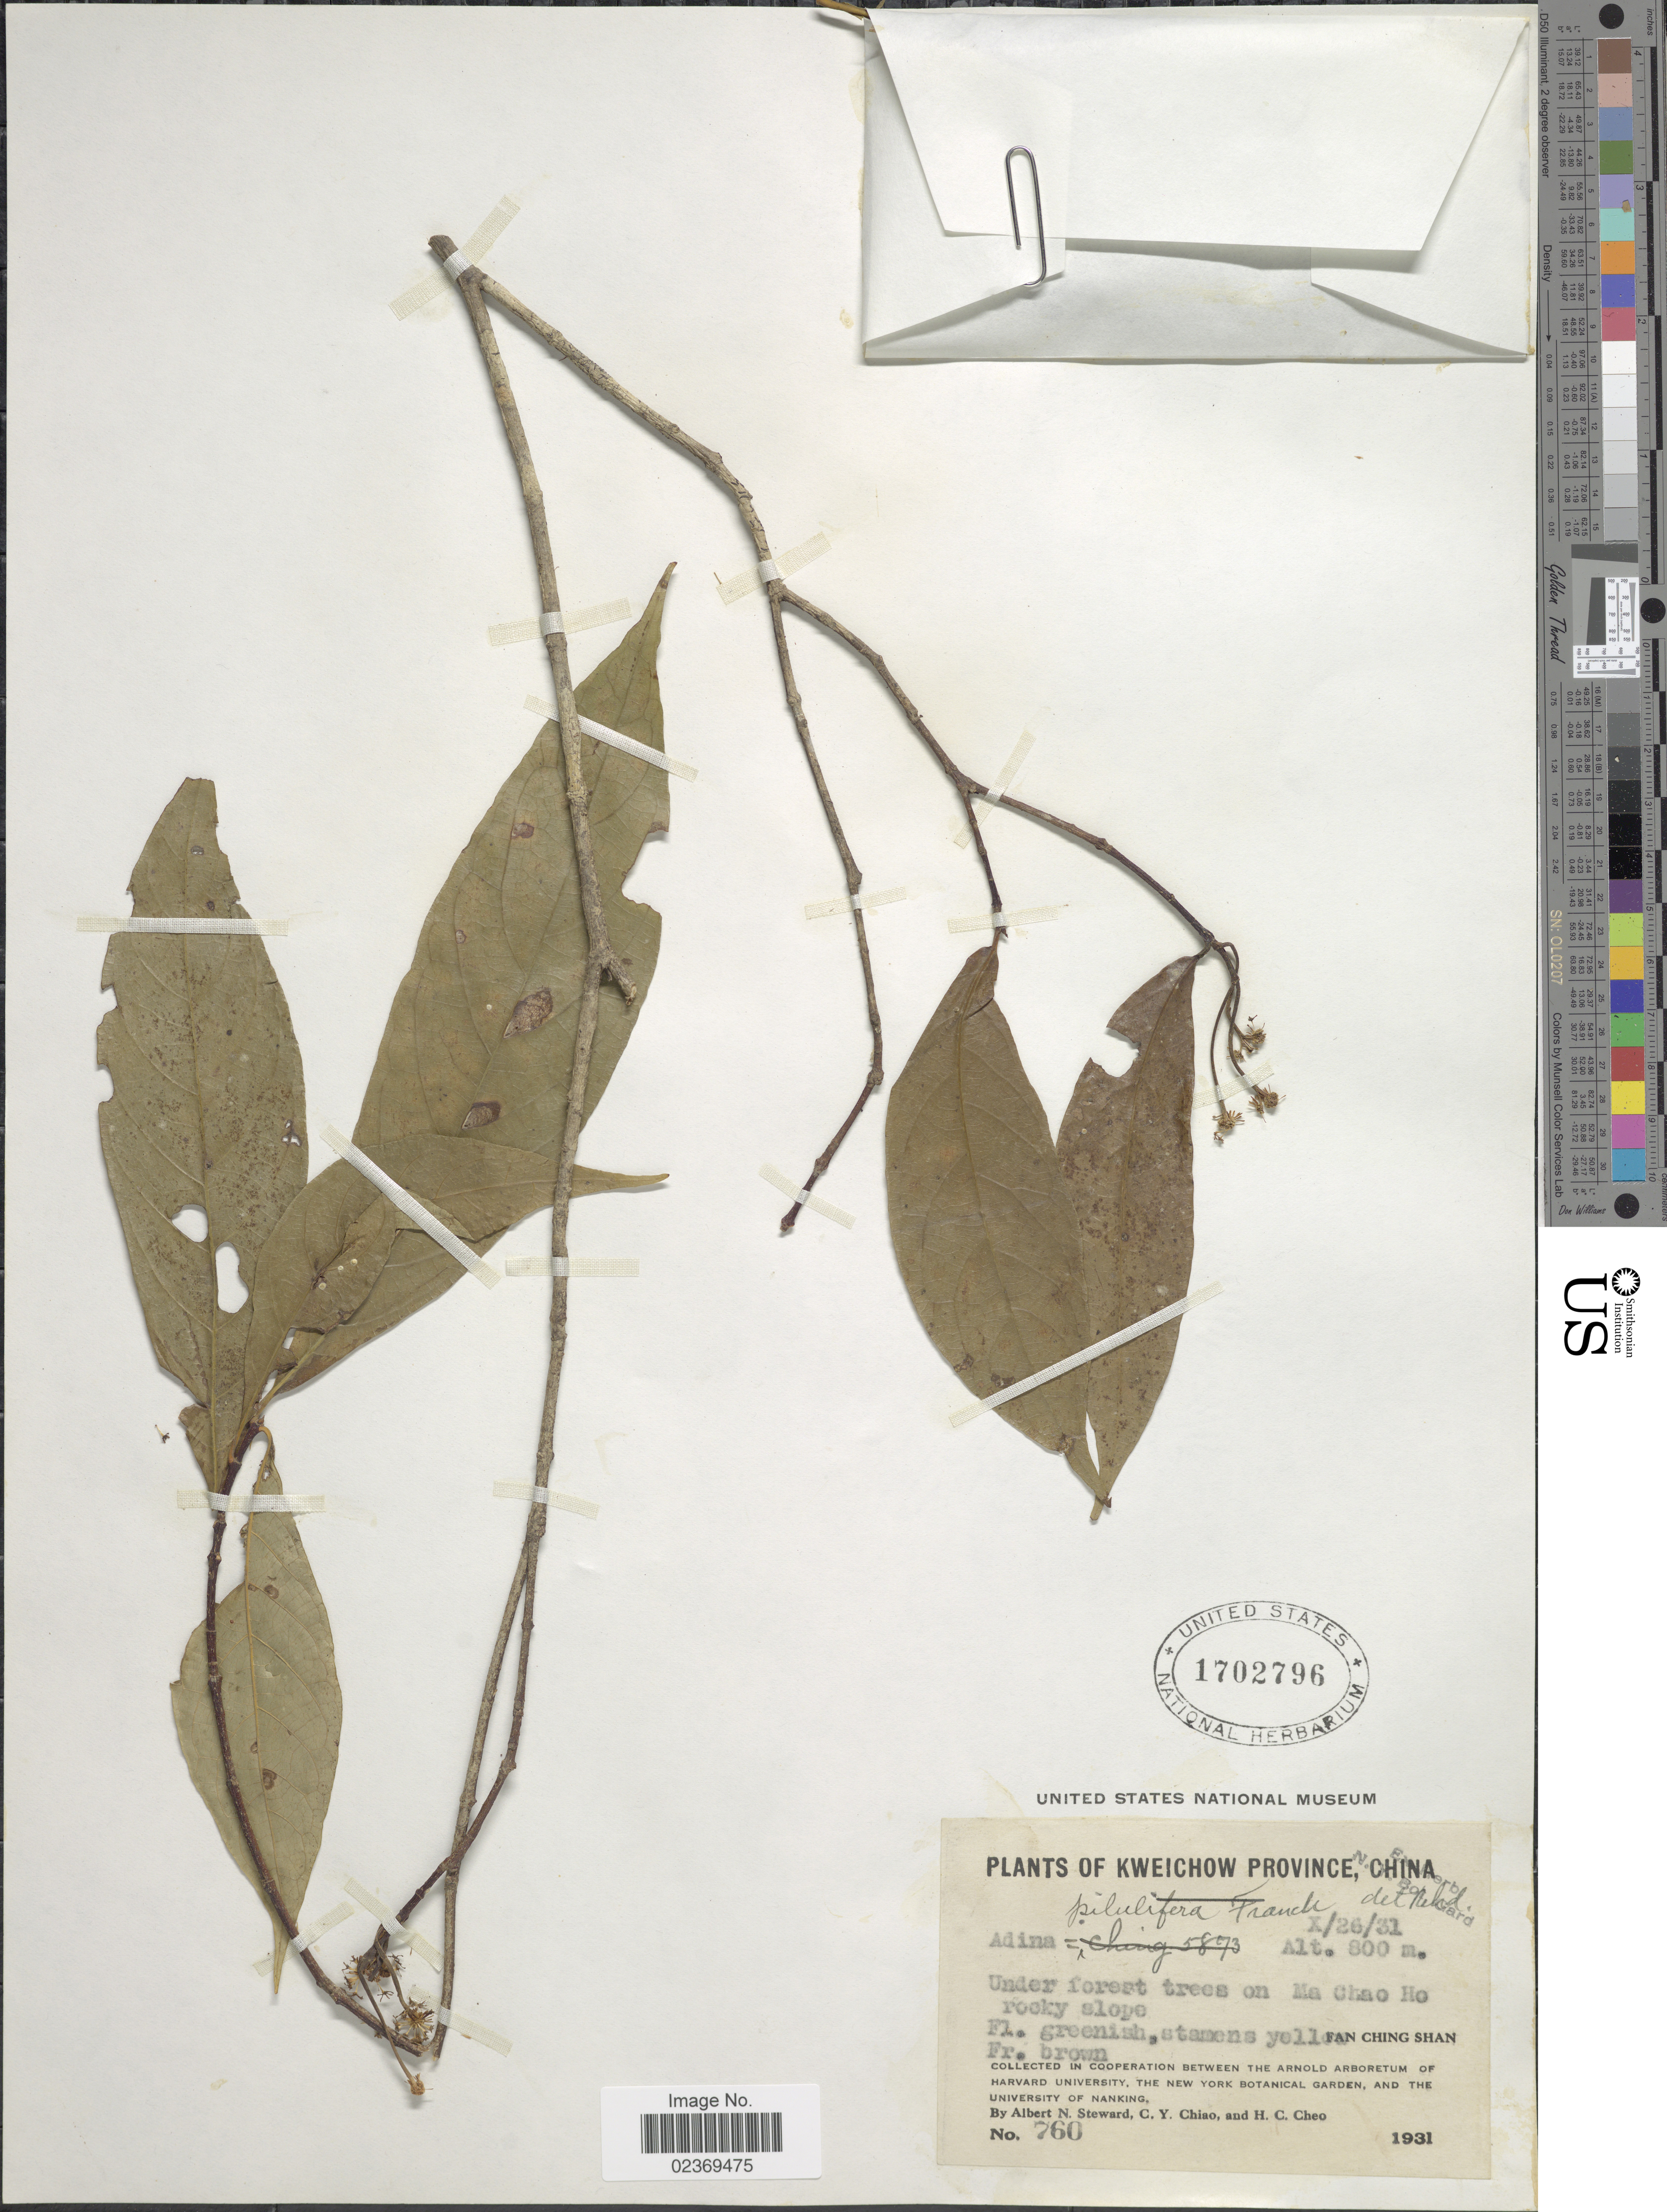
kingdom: Plantae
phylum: Tracheophyta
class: Magnoliopsida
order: Gentianales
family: Rubiaceae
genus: Adina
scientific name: Adina pilulifera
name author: (Lam.) Franch. & Drake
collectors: A. N. Steward, C. Y. Chiao & H. Cheo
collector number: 760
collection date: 1931-10-26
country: China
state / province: Guizhou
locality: Kweichow Province, under forest trees on Ma Chao Ho rocky slope.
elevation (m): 800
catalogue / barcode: US 1702796